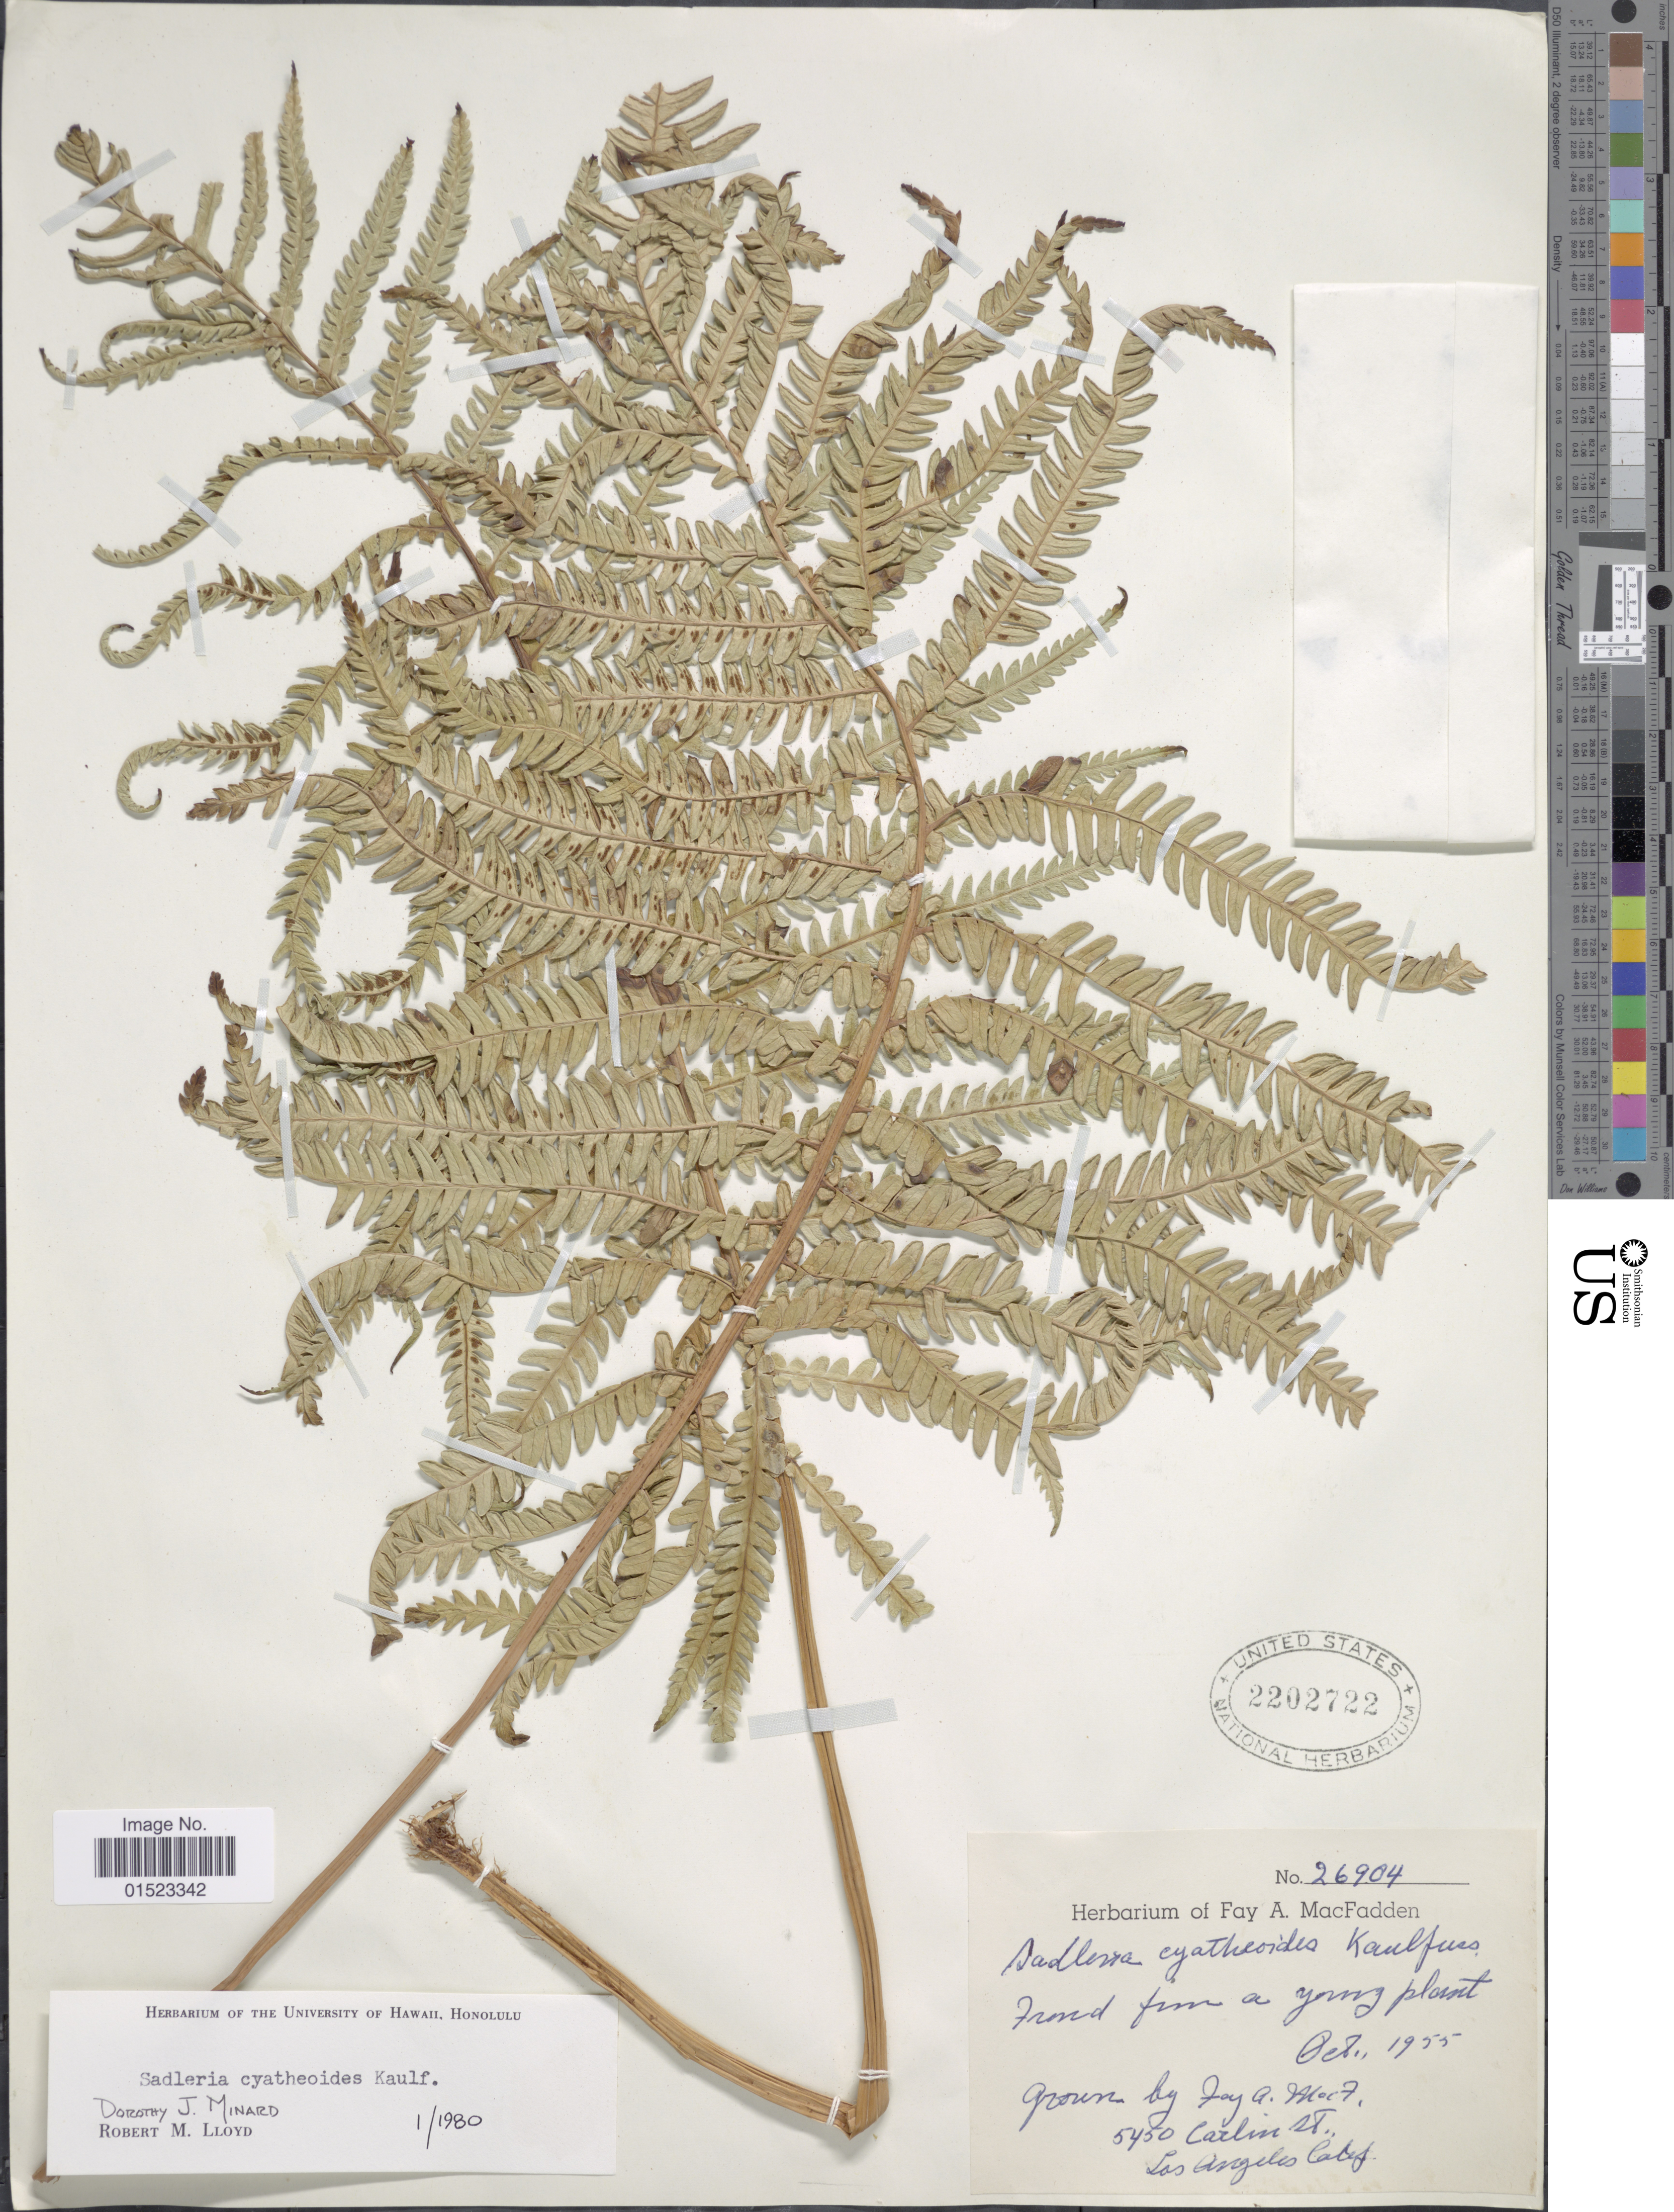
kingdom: Plantae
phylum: Tracheophyta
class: Polypodiopsida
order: Polypodiales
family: Blechnaceae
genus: Sadleria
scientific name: Sadleria cyatheoides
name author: Kaulf.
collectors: F. MacFadden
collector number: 26904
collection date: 1955-10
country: United States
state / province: California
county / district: Los Angeles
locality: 5450 Carlin, S.t, Los Angeles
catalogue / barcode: US 2202722